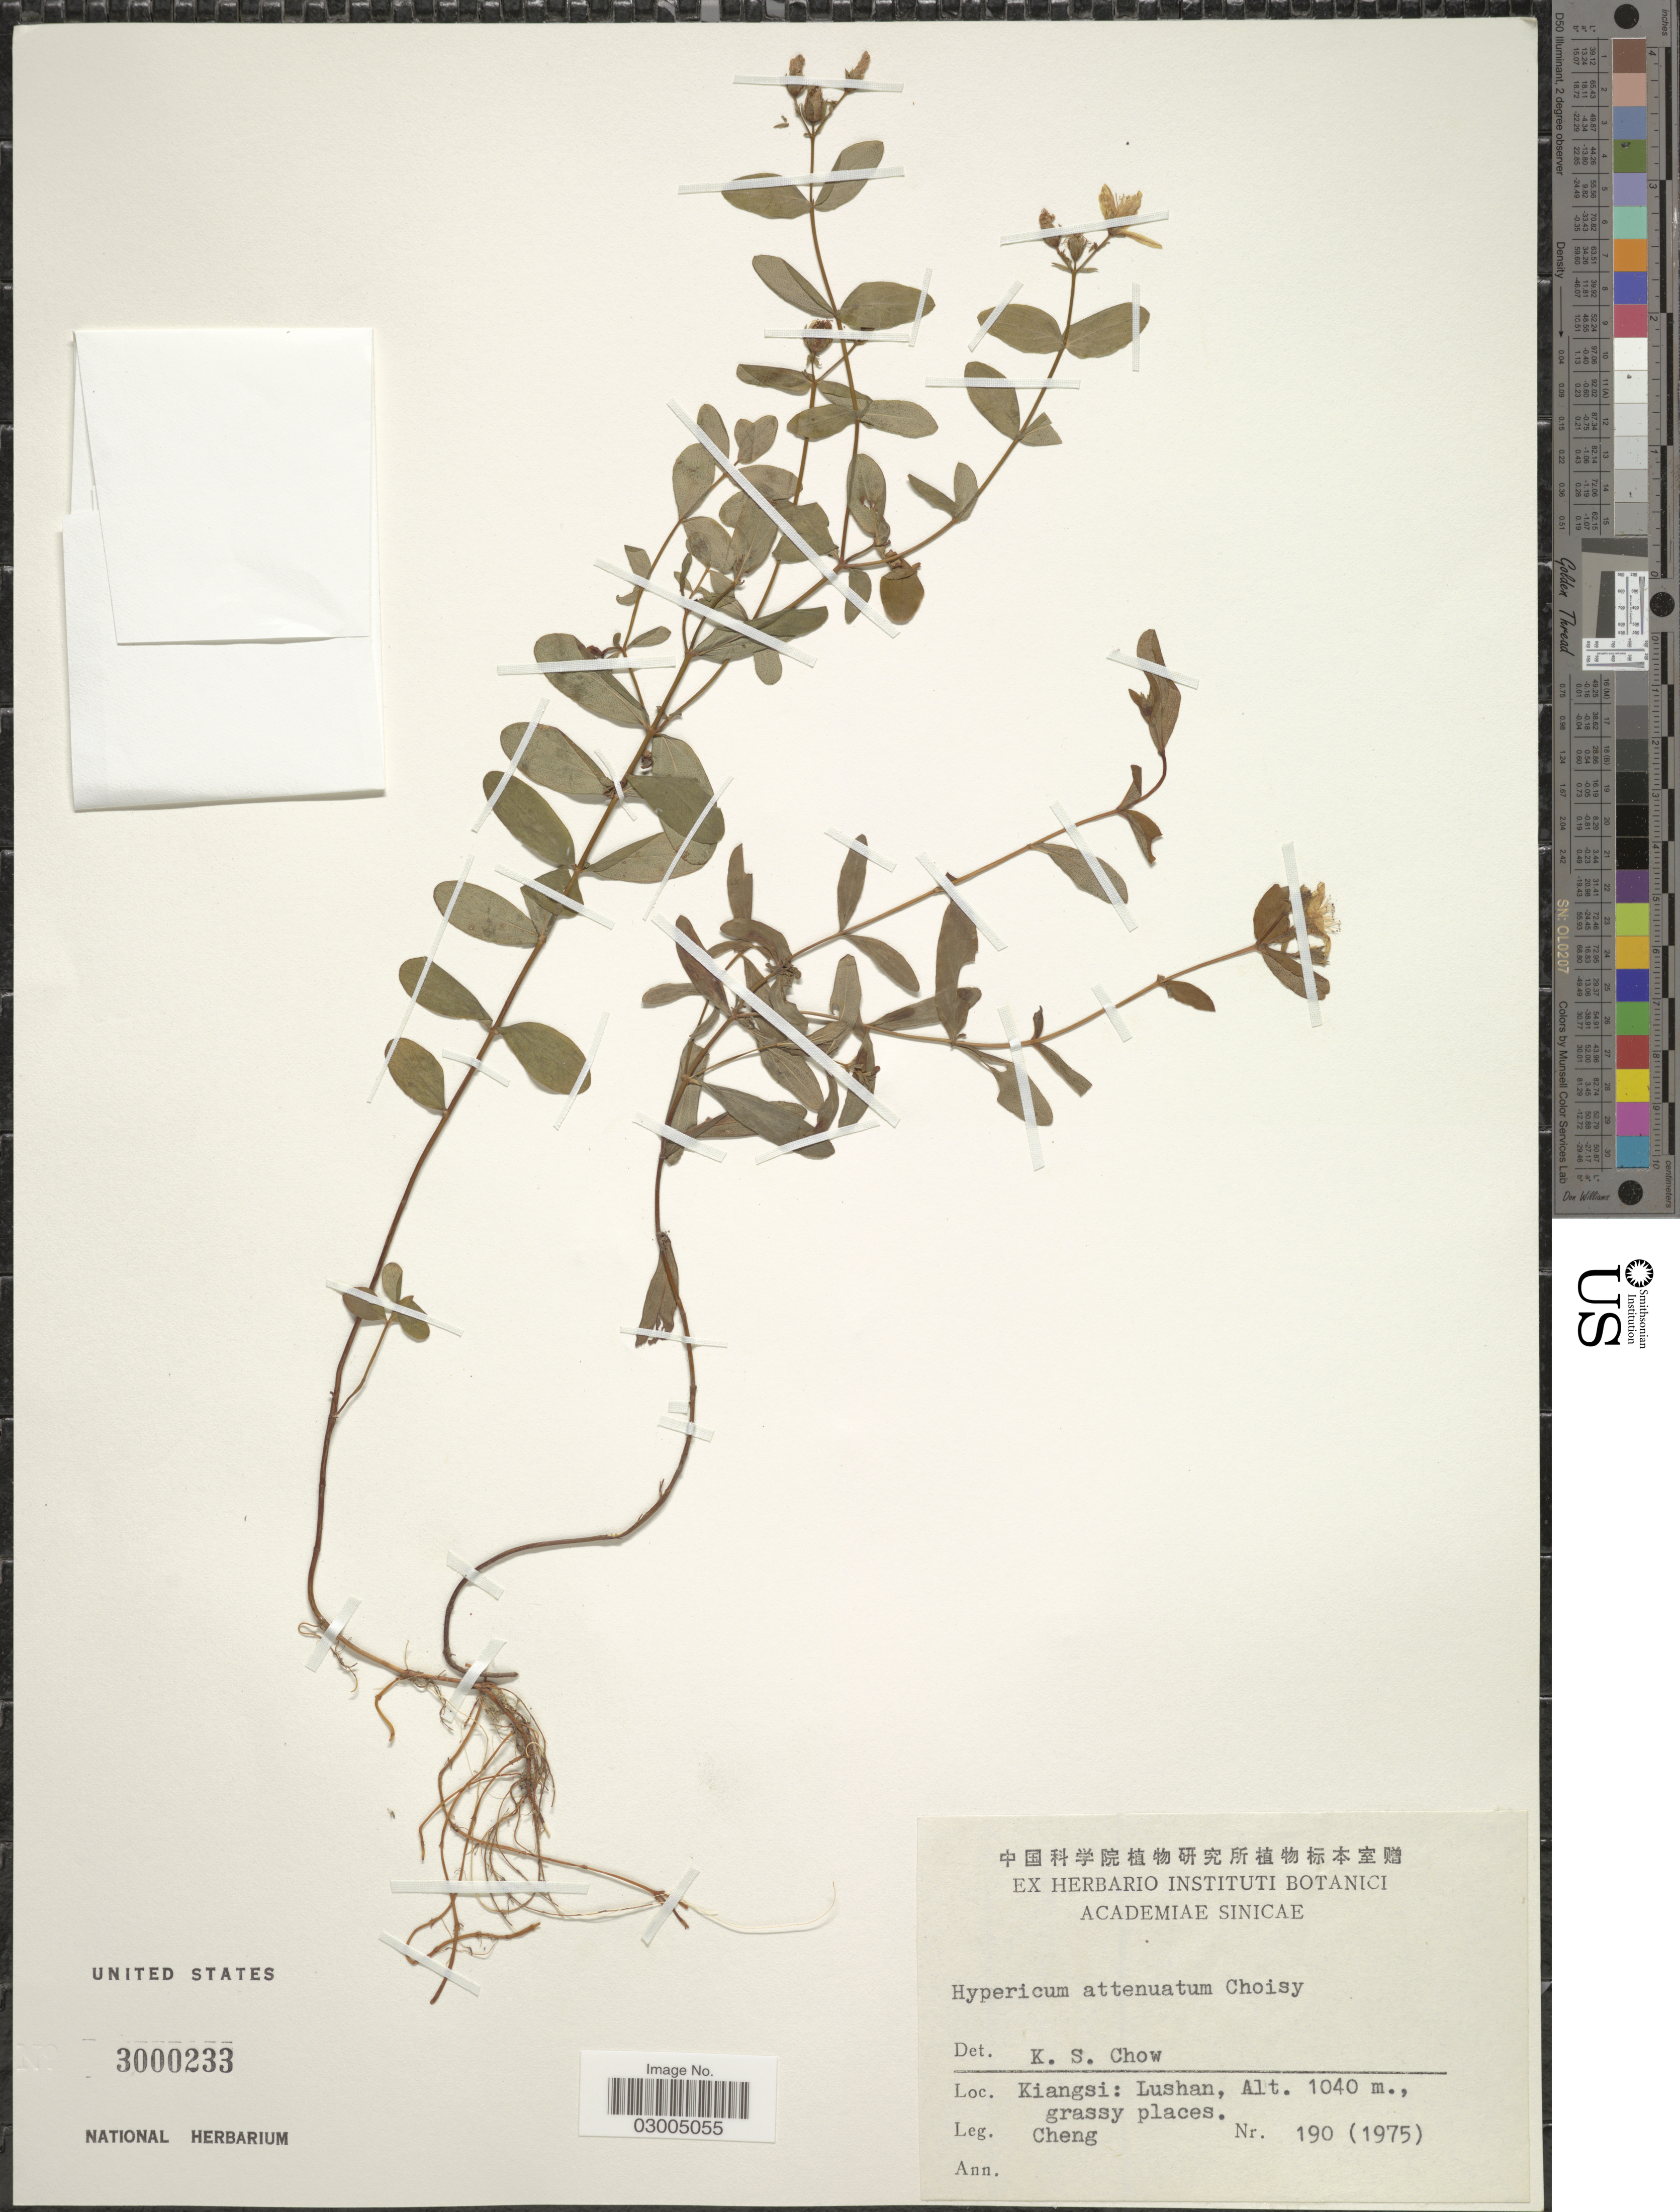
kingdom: Plantae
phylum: Tracheophyta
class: Magnoliopsida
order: Malpighiales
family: Hypericaceae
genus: Hypericum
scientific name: Hypericum attenuatum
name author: Fisch. ex Choisy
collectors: -. Cheng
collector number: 190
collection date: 1975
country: China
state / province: Jiangxi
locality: Kiangsi: Lushan.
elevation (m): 1040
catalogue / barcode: US 3000233